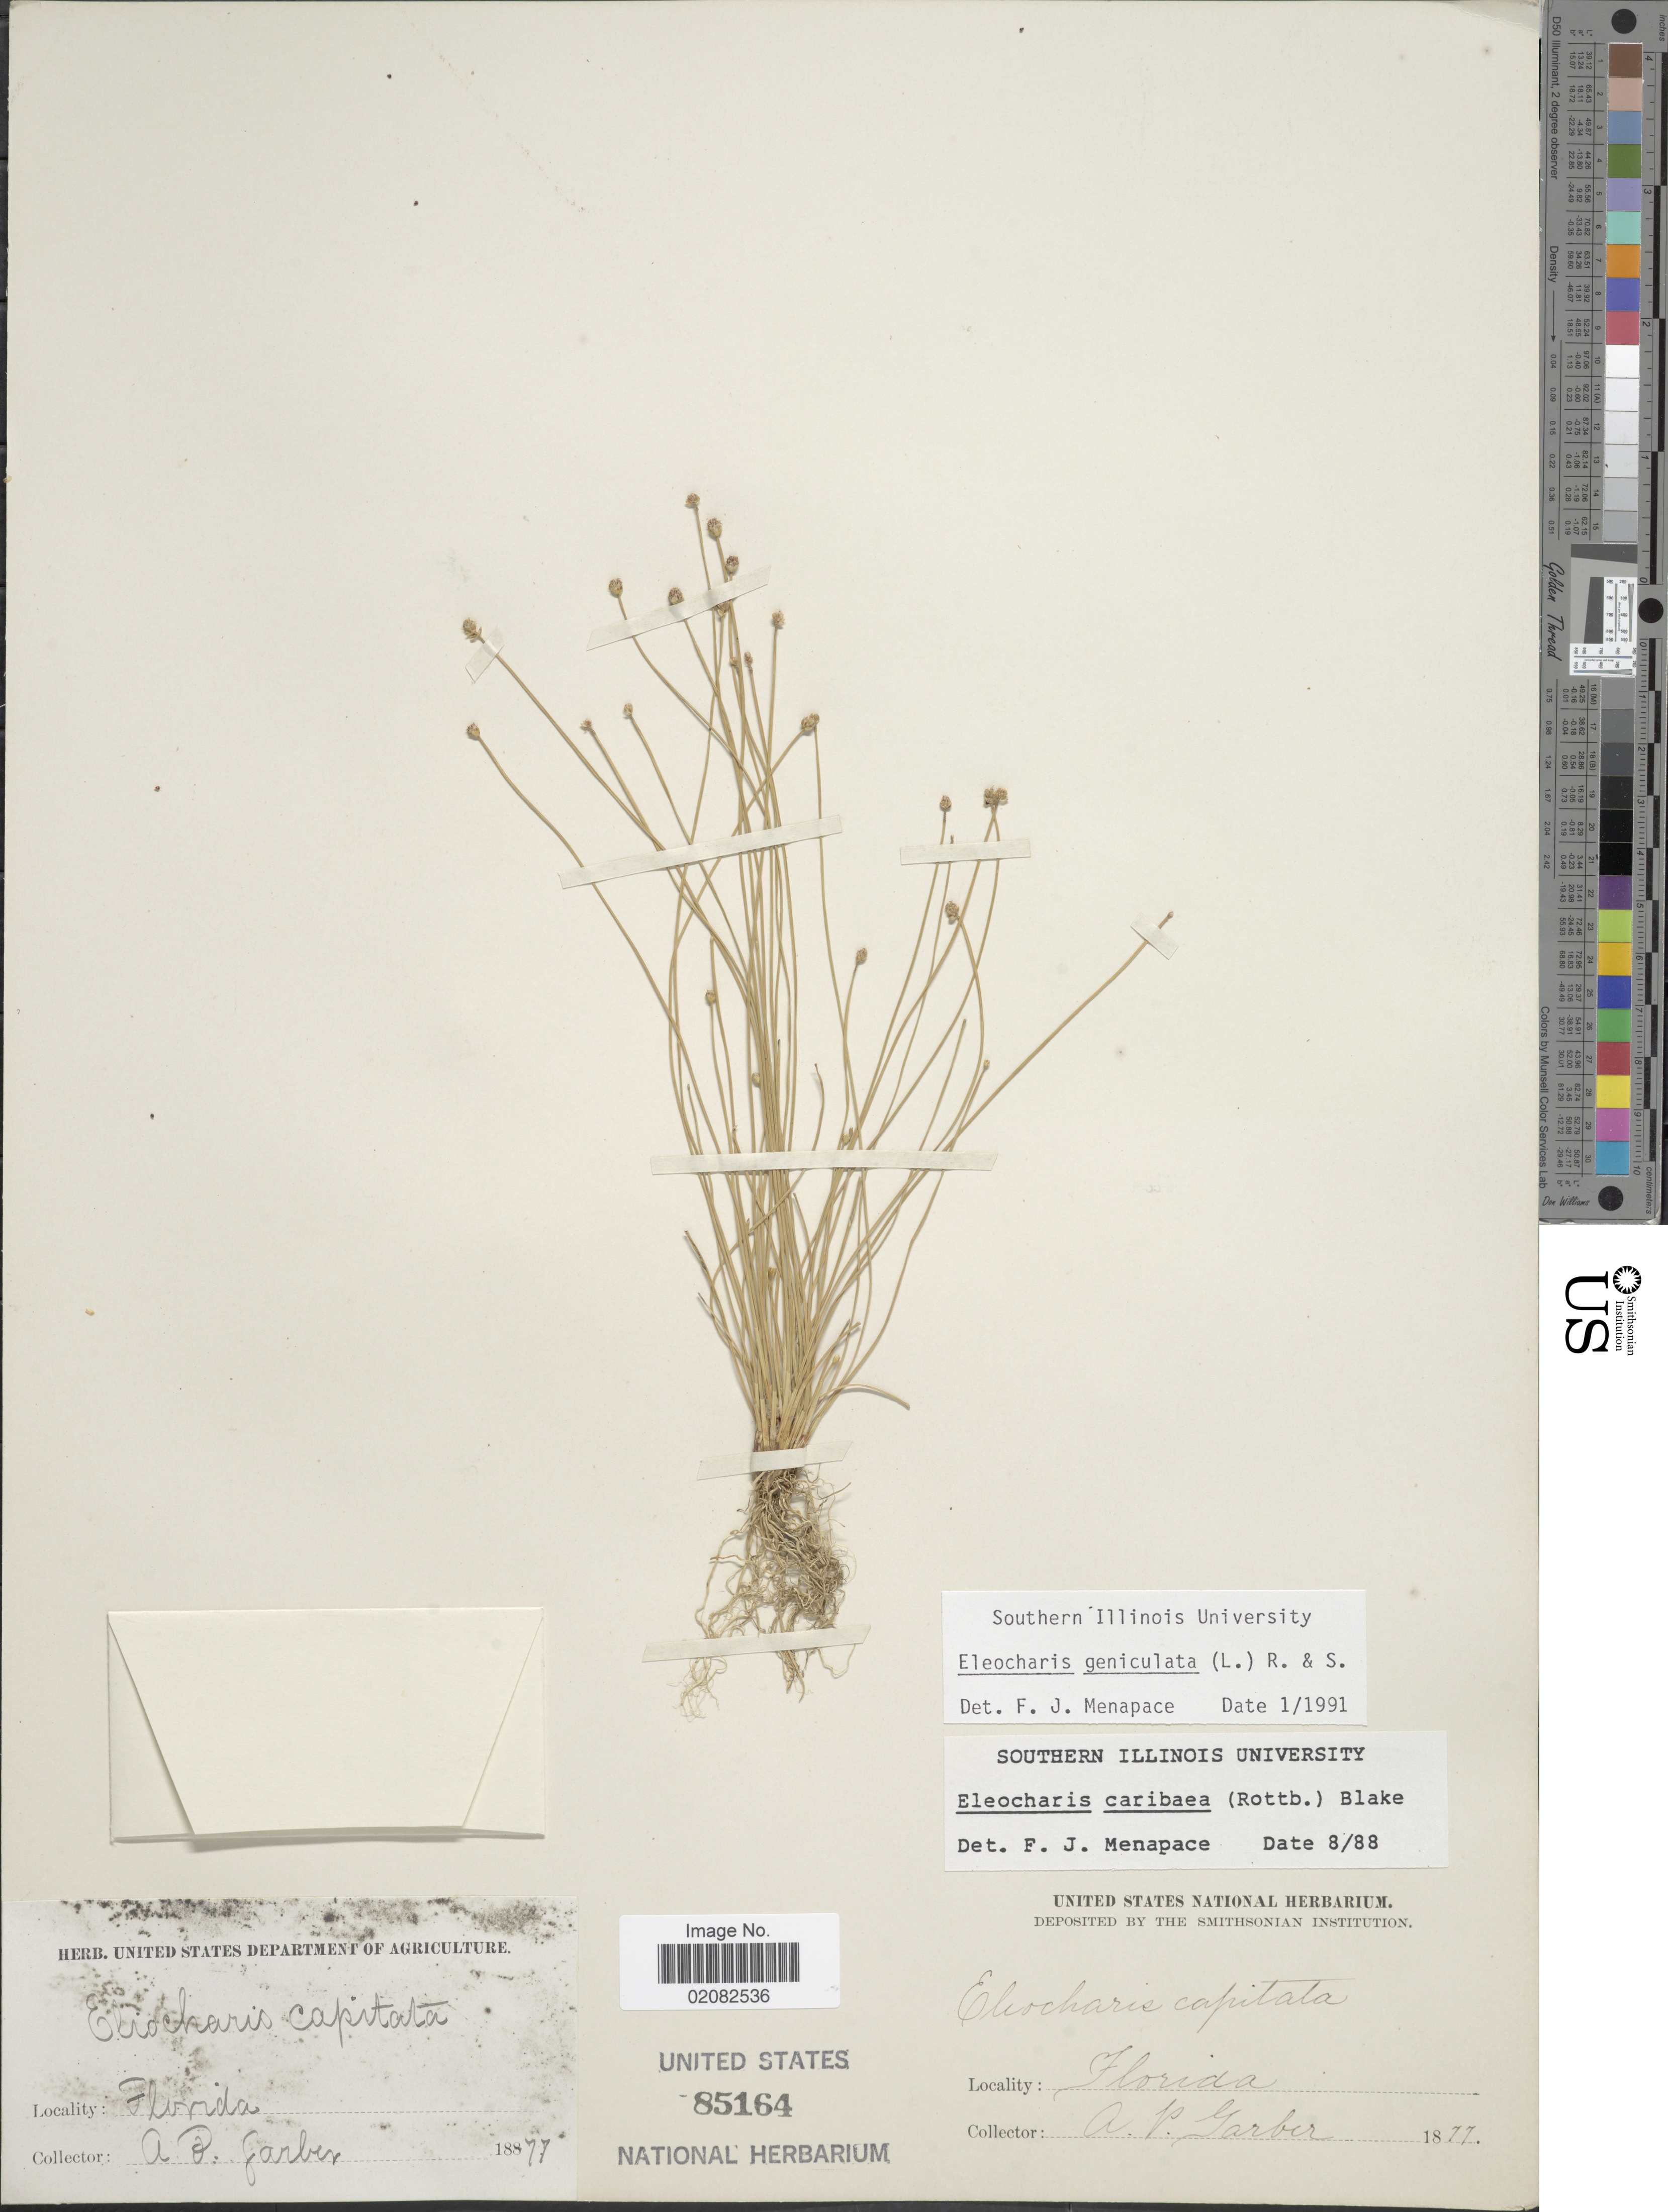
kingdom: Plantae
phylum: Tracheophyta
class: Liliopsida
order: Poales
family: Cyperaceae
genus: Eleocharis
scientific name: Eleocharis geniculata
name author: (L.) Roem. & Schult.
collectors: A. P. Garber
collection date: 1877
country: United States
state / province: Florida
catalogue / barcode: US 85164